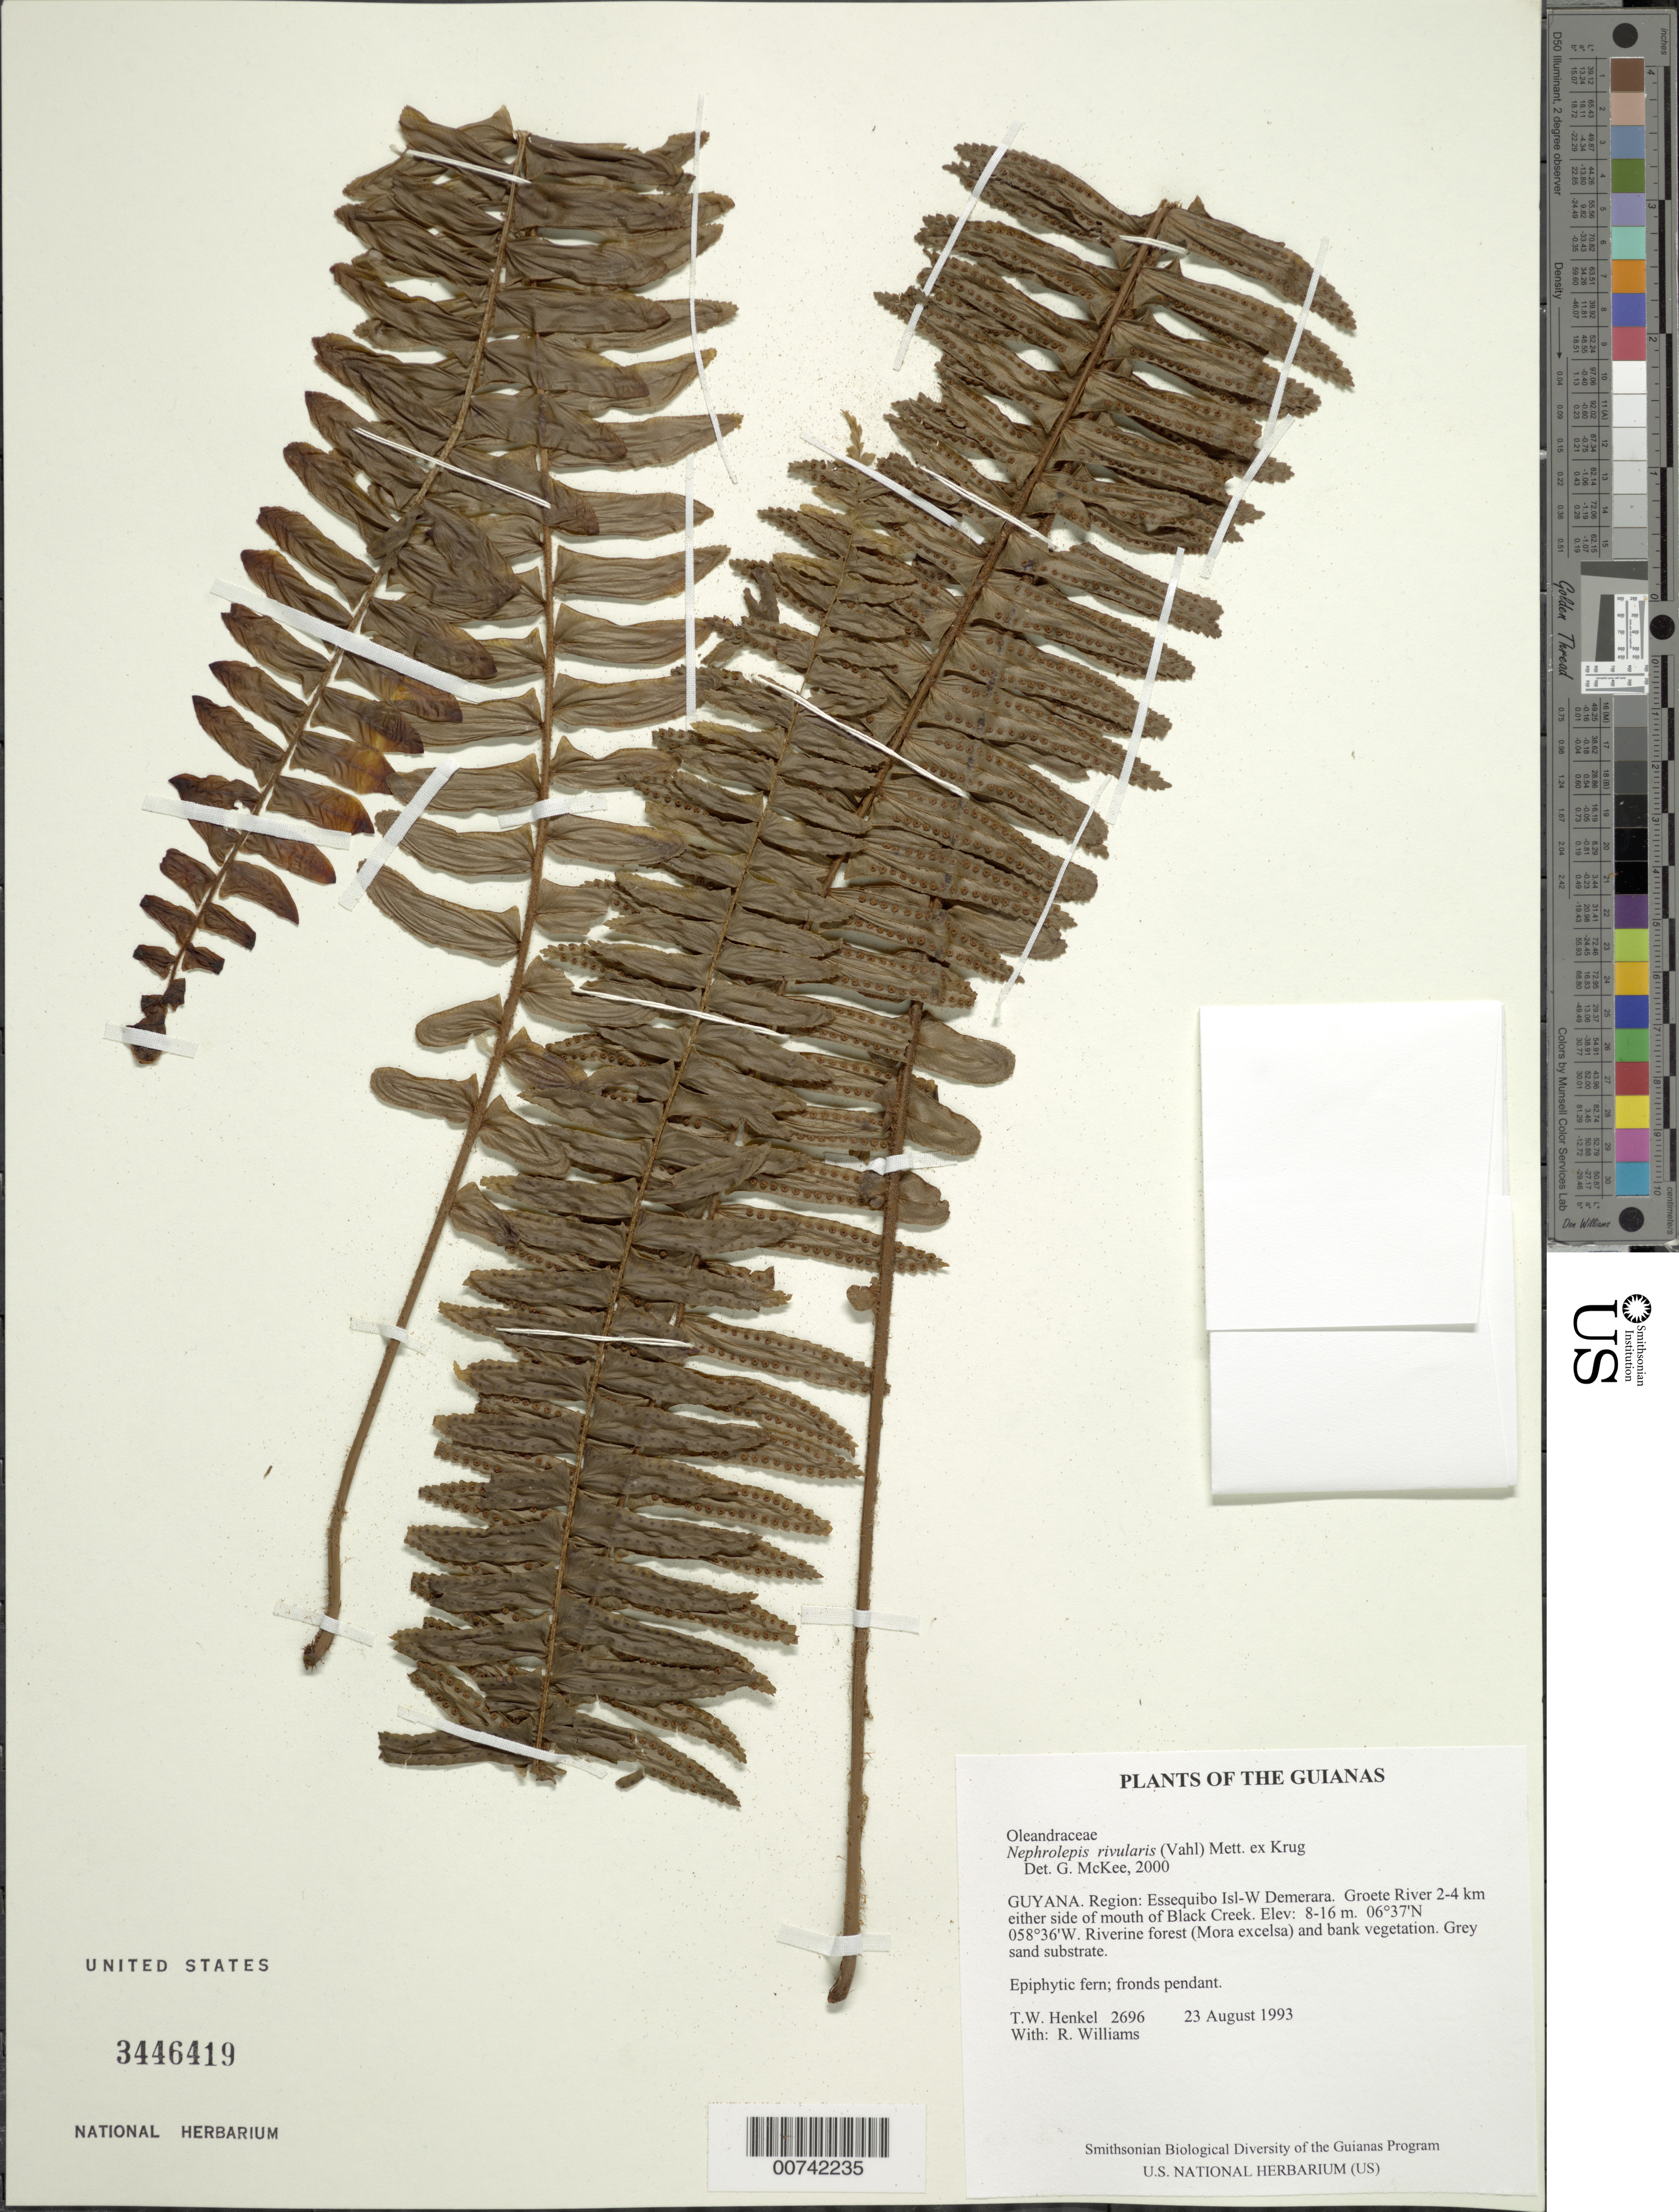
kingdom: Plantae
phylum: Tracheophyta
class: Polypodiopsida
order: Polypodiales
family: Nephrolepidaceae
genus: Nephrolepis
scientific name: Nephrolepis rivularis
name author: (Vahl) Mett. ex Krug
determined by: McKee, G. S., (US), NMNH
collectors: T. Henkel & R. Williams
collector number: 2696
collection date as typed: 23 August 1993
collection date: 1993-08-23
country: Guyana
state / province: Essequibo Isl-W. Demerara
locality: Groete River 2-4 km either side of mouth of Black Creek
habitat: Riverine forest (Mora excelsa) and bank vegetation. Grey sand substrate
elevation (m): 8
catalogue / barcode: US 3446419